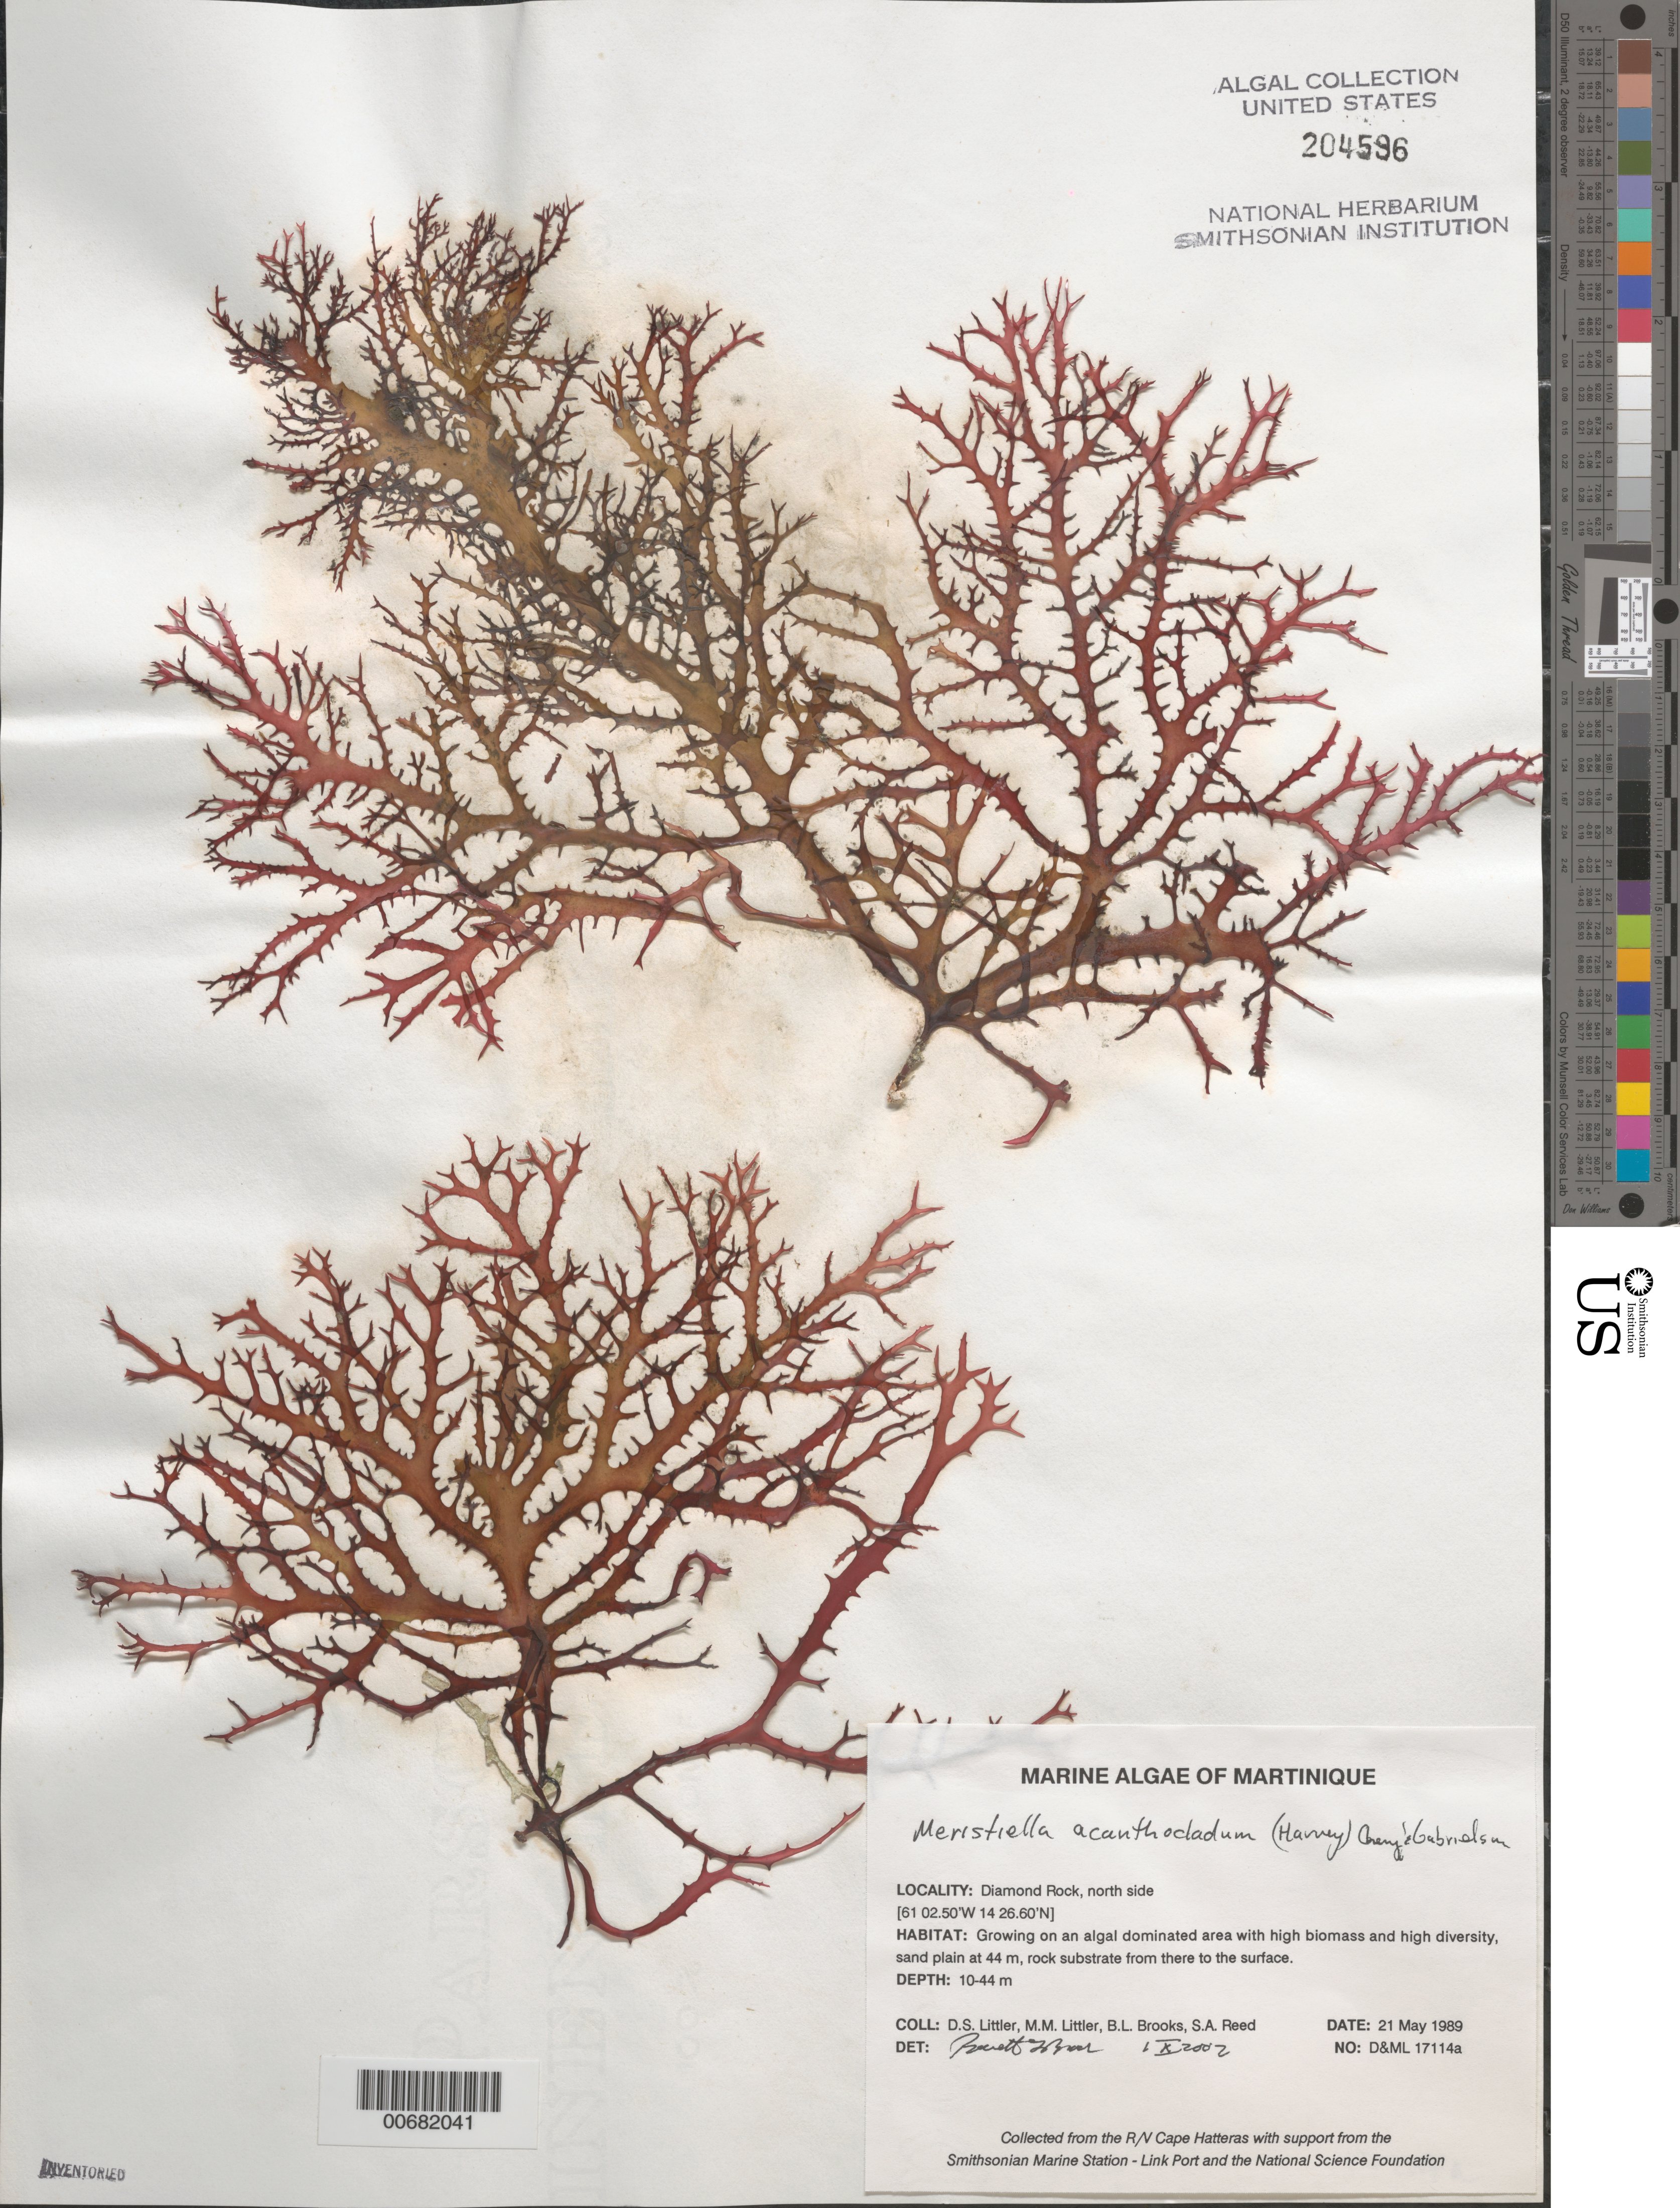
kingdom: Plantae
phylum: Rhodophyta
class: Florideophyceae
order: Gigartinales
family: Areschougiaceae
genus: Meristiella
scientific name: Meristiella acanthocladum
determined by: Brooks, B. L., (BOT), Smithsonian Institution - National Museum of Natural History (UNITED STATES)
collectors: D. S. Littler, M. M. Littler, B. Brooks & S. Reed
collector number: D&ML 17114a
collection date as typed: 21 May 1989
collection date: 1989-05-21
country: Martinique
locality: Diamond Rock, north side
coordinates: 14 26.60' N, 61 02.50' W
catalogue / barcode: US 204596